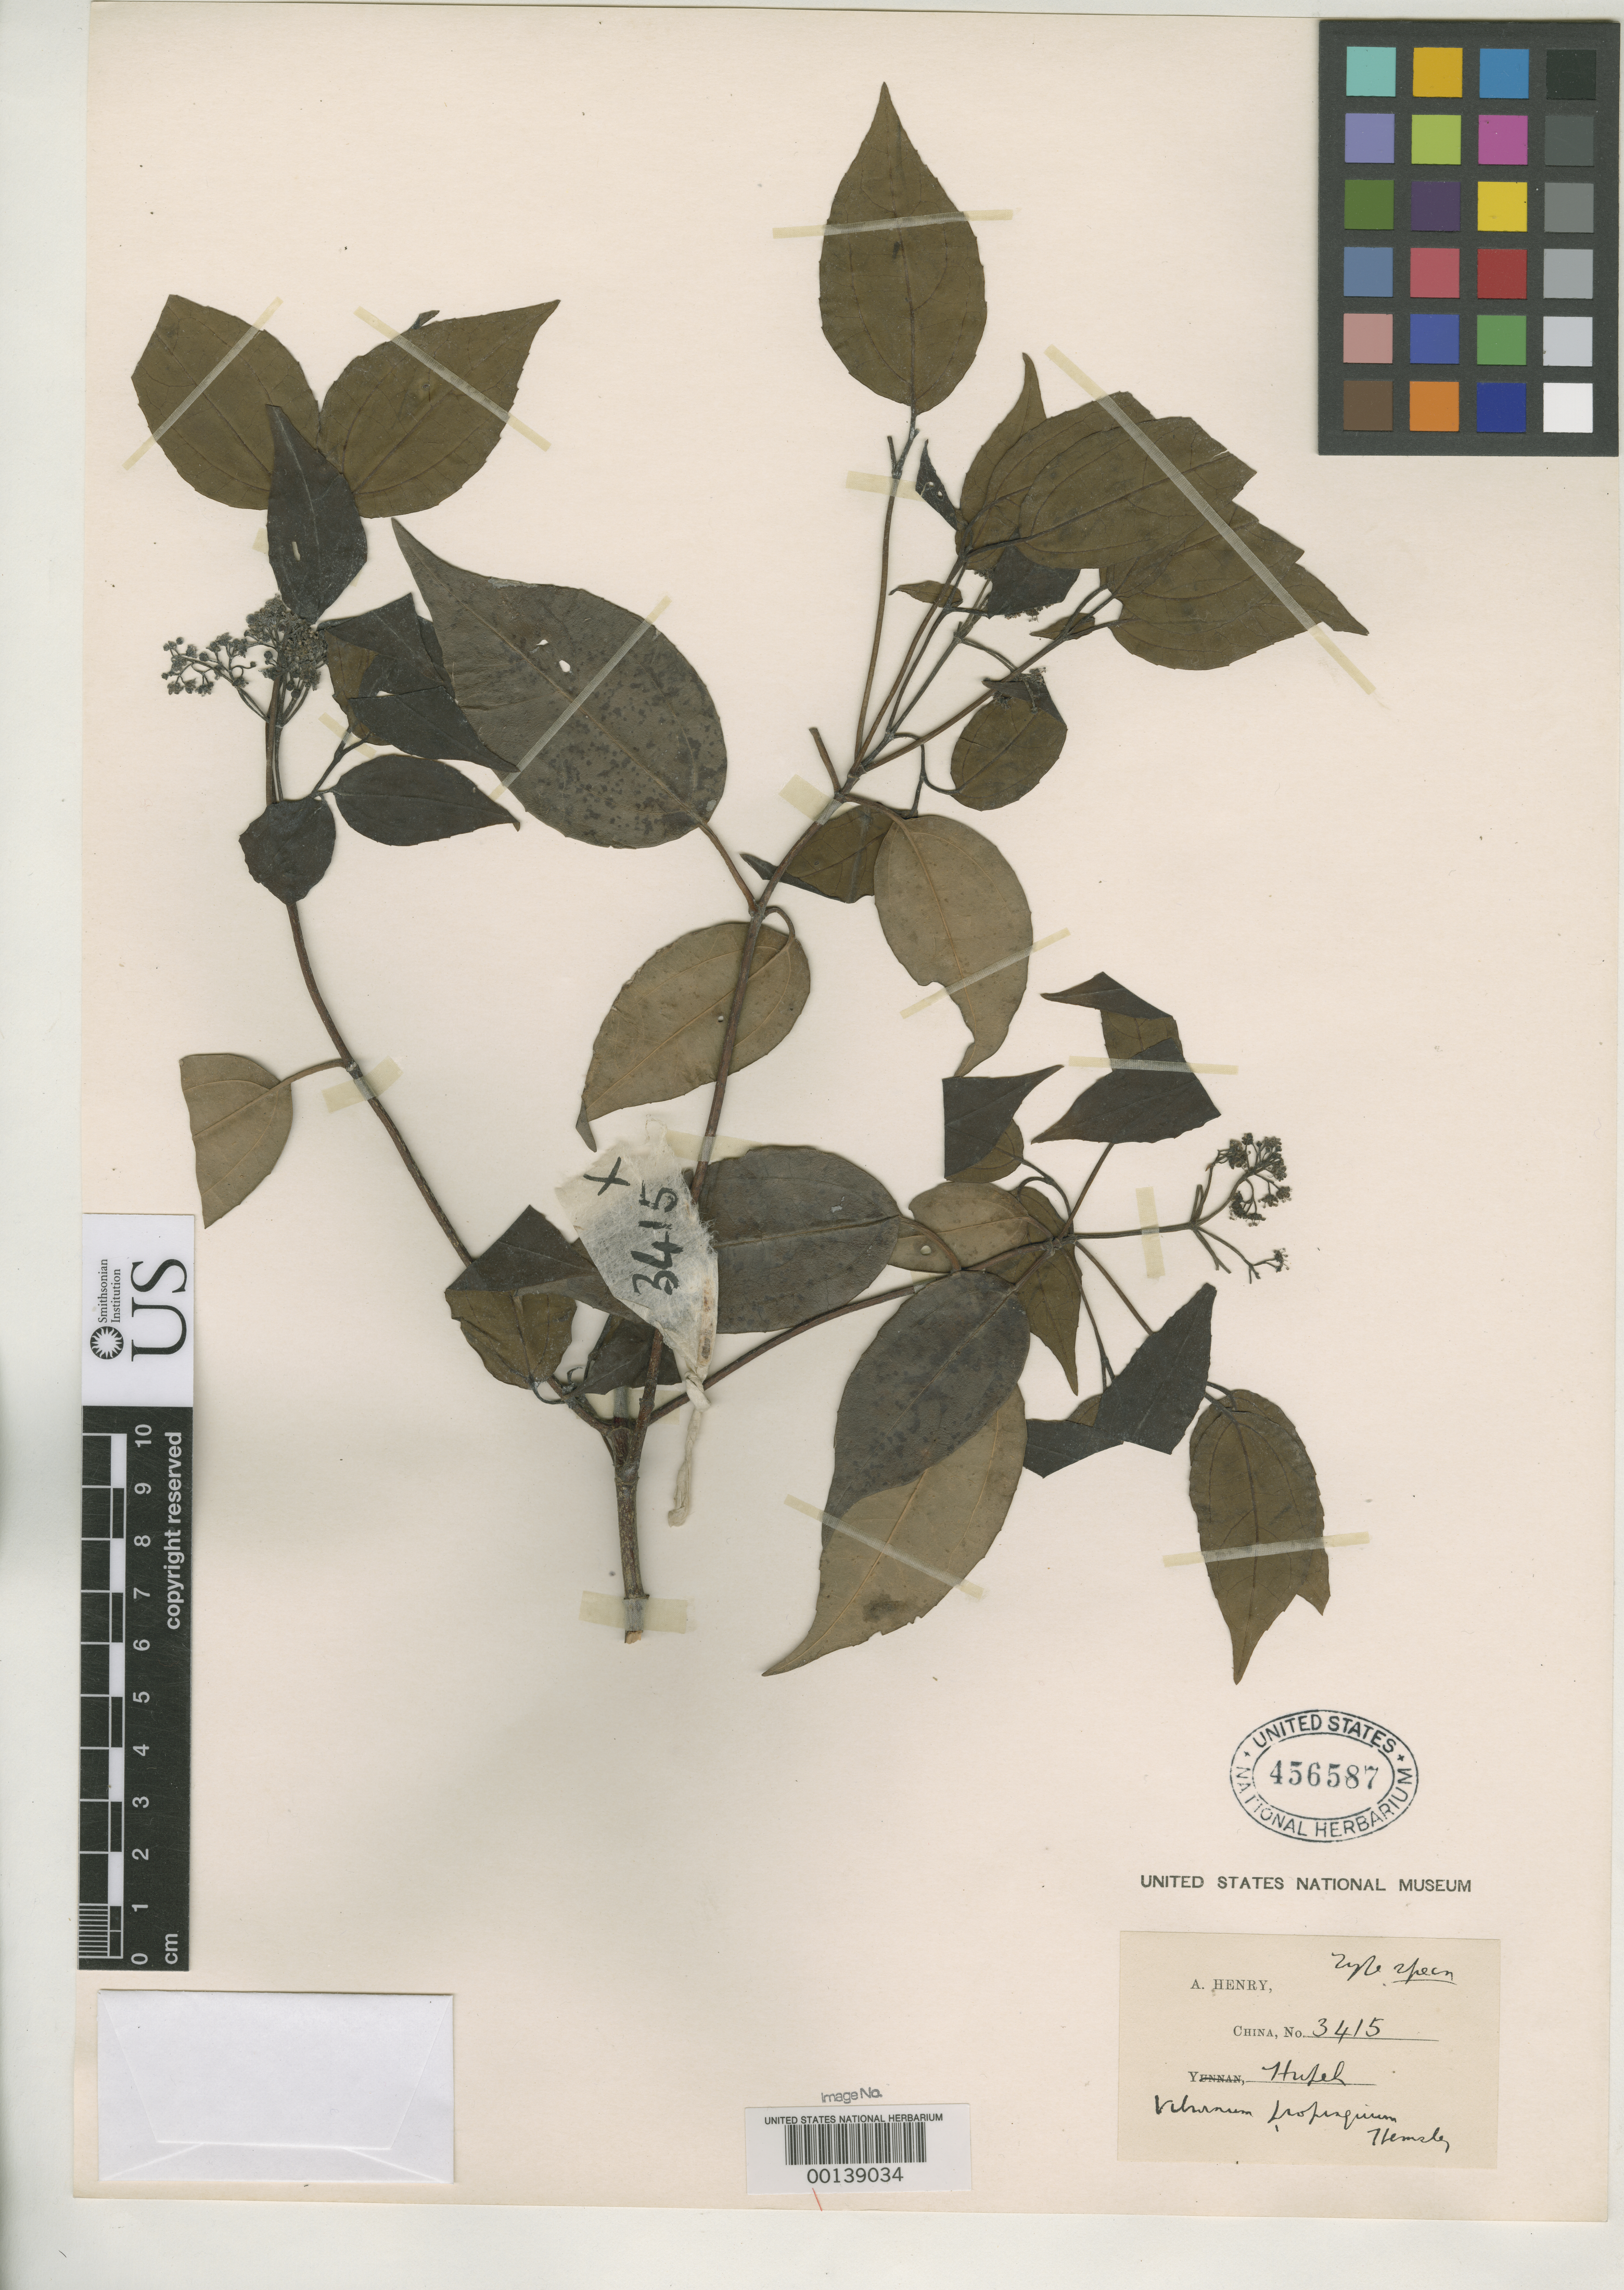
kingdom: Plantae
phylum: Tracheophyta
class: Magnoliopsida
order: Dipsacales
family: Viburnaceae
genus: Viburnum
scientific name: Viburnum propinquum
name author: Hemsl. in F.B. Forbes & Hemsl.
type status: Isotype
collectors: A. Henry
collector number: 3415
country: China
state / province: Hubei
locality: Near Ichang.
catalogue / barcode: US 456587